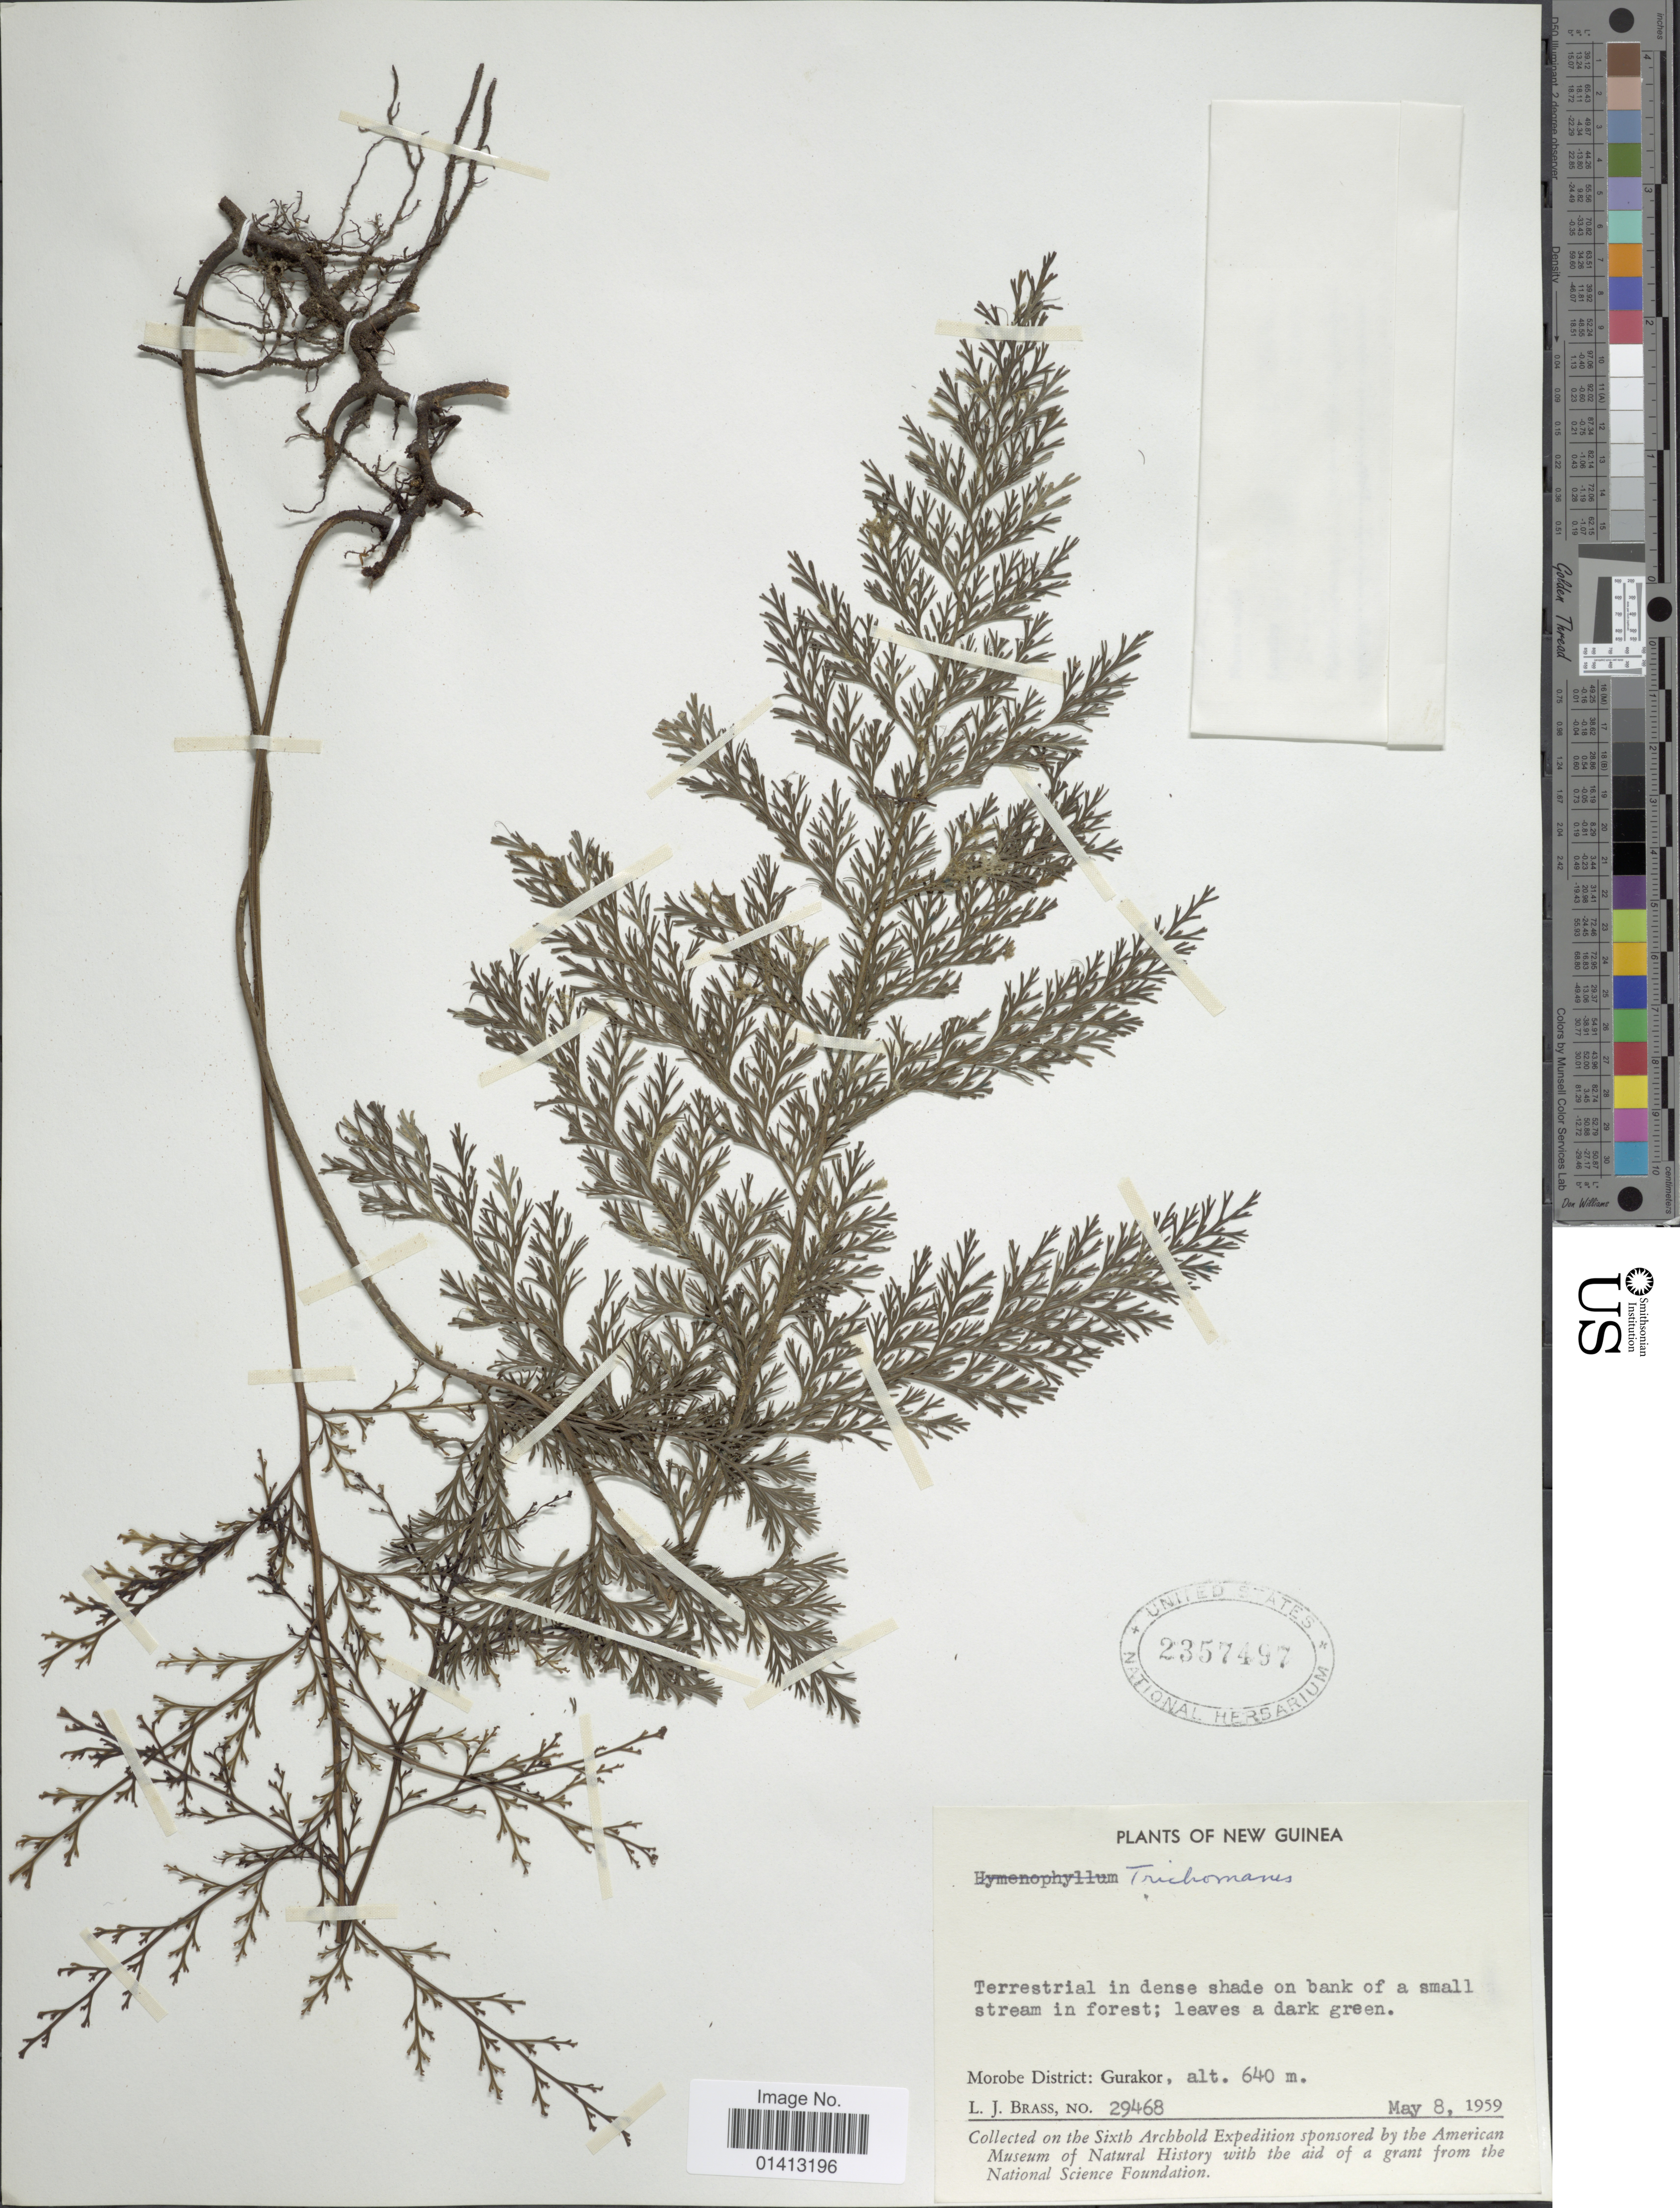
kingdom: Plantae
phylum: Tracheophyta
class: Polypodiopsida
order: Hymenophyllales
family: Hymenophyllaceae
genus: Crepidomanes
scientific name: Crepidomanes sp.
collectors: L. J. Brass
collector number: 29468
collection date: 1959-05-08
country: Papua New Guinea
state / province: Morobe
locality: New Guinea, Morobe District: Gurakor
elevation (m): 640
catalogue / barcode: US 2357497